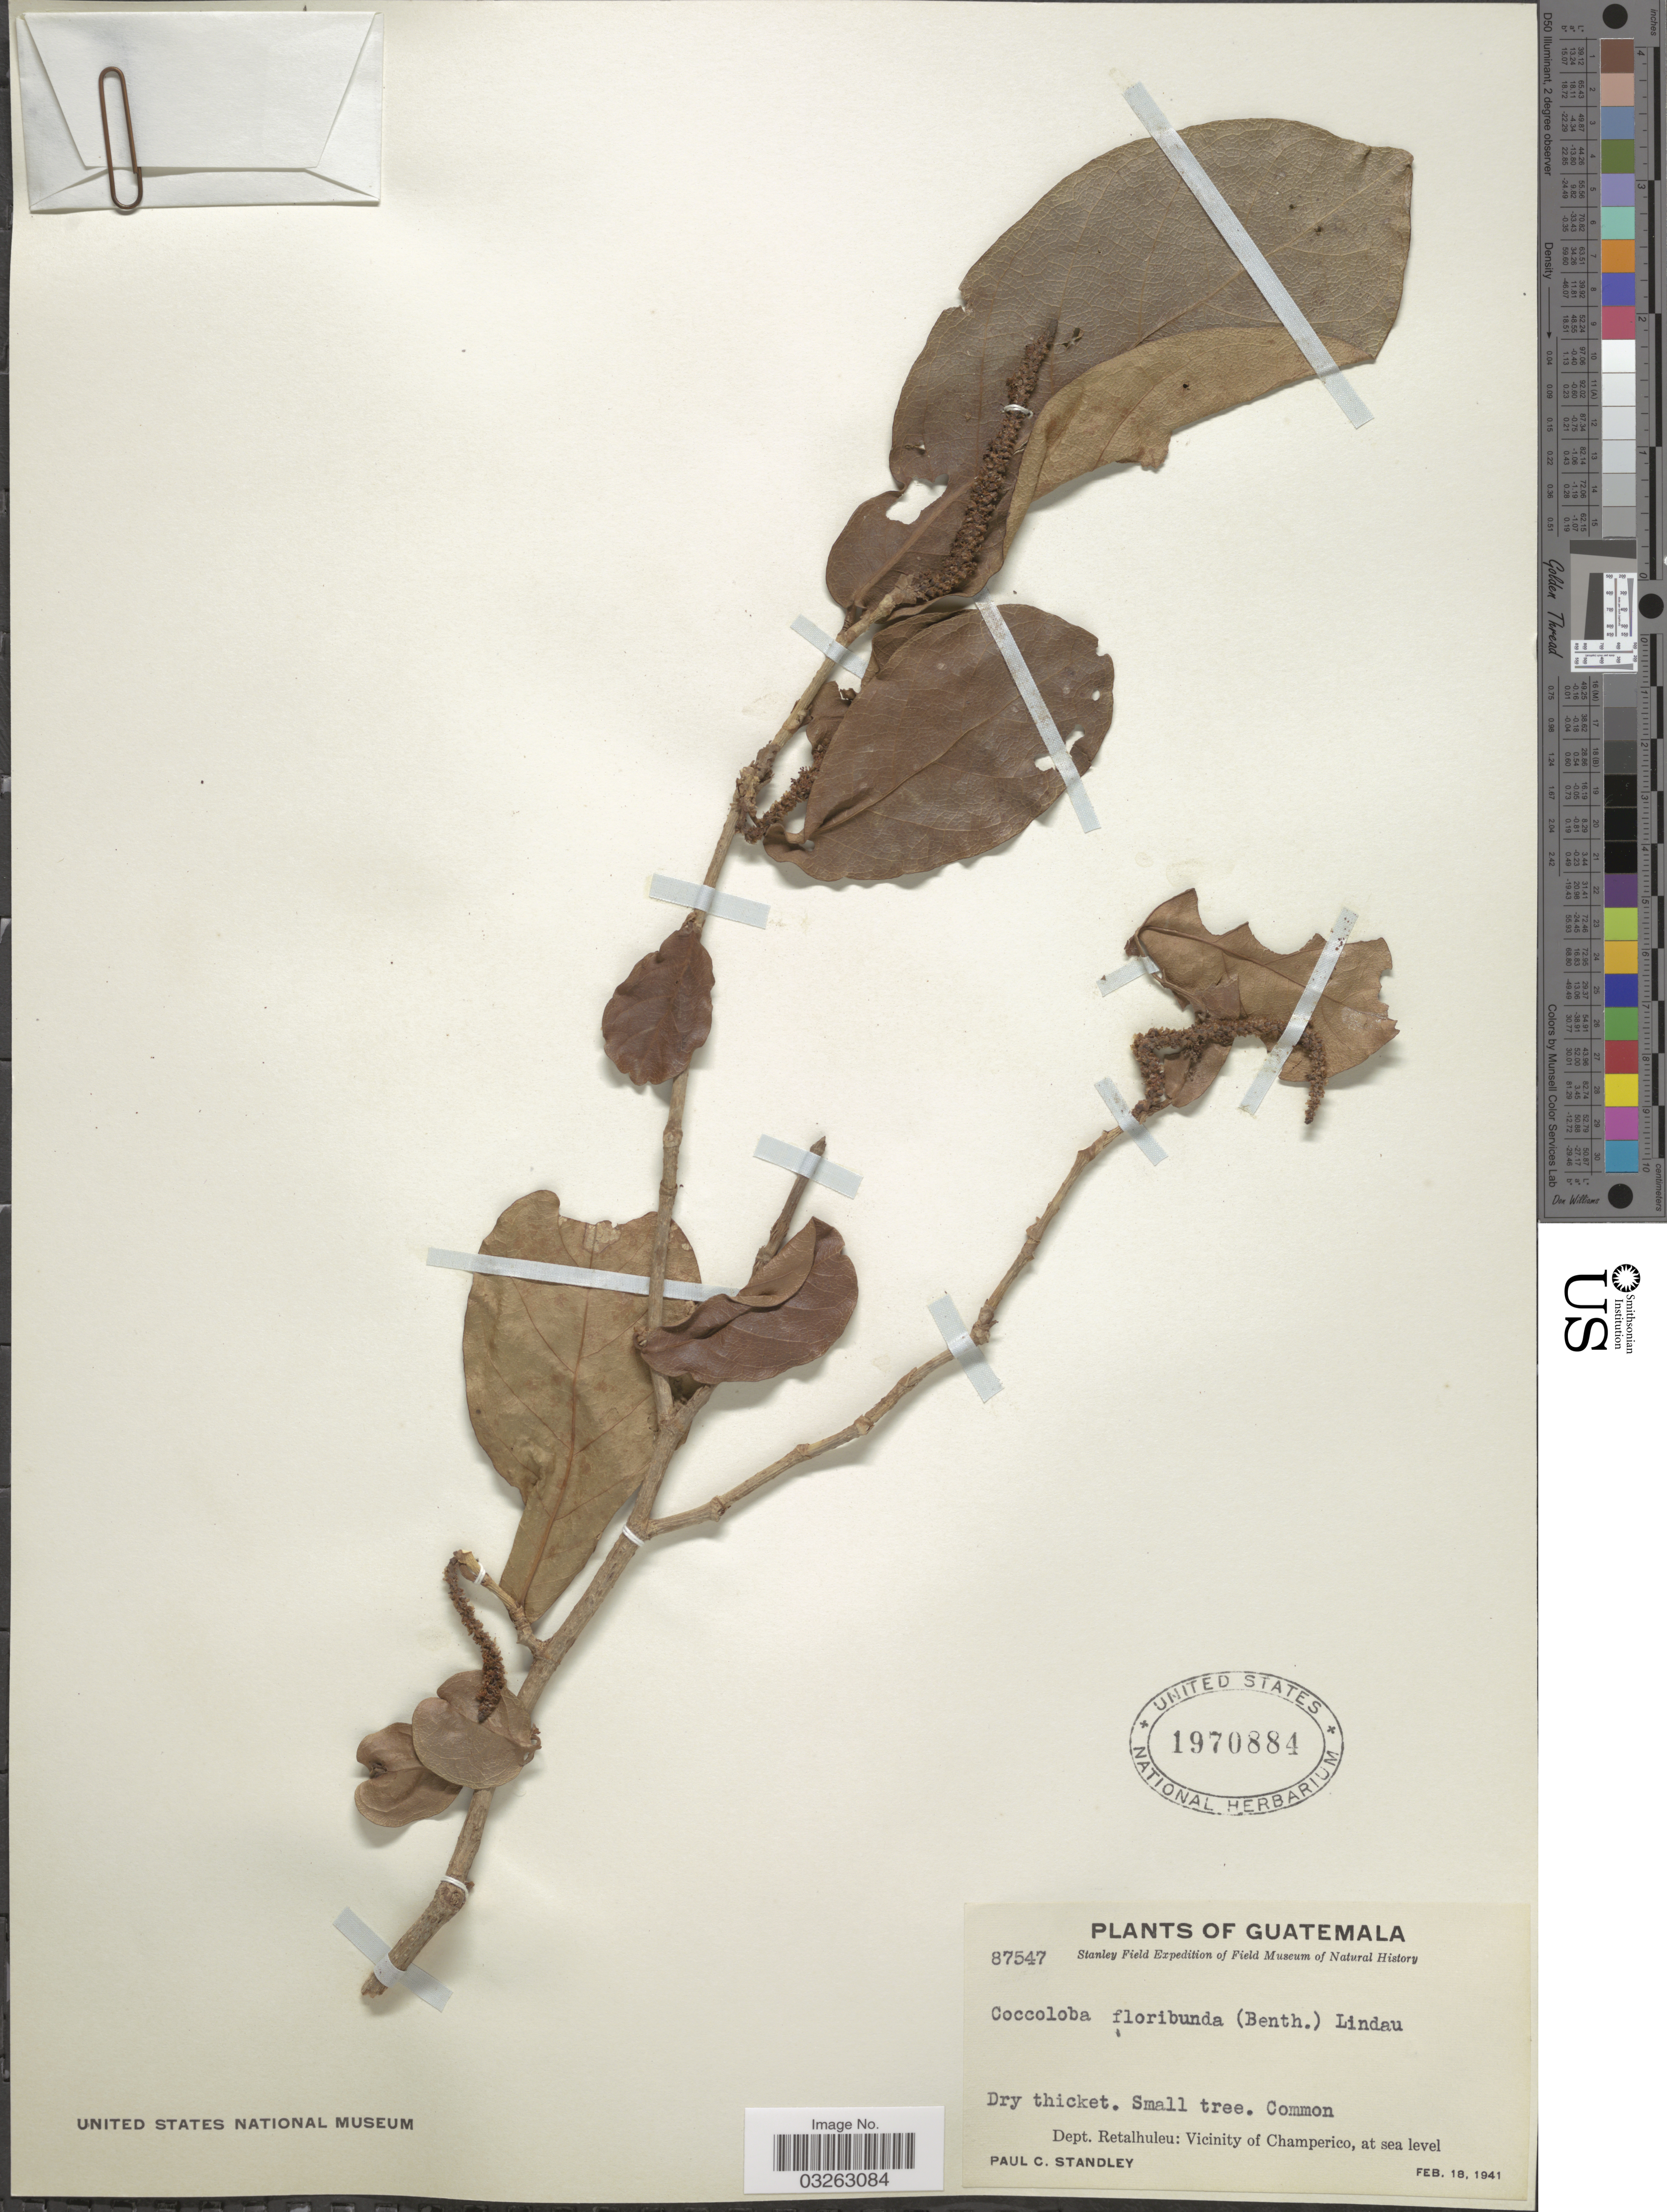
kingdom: Plantae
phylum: Tracheophyta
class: Magnoliopsida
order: Caryophyllales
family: Polygonaceae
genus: Coccoloba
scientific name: Coccoloba venosa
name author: L.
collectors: P. C. Standley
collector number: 87547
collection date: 1941-02-18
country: Guatemala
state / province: Retalhuleu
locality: Dept. Retalhuleu: Vicinity of Champerico.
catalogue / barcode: US 1970884